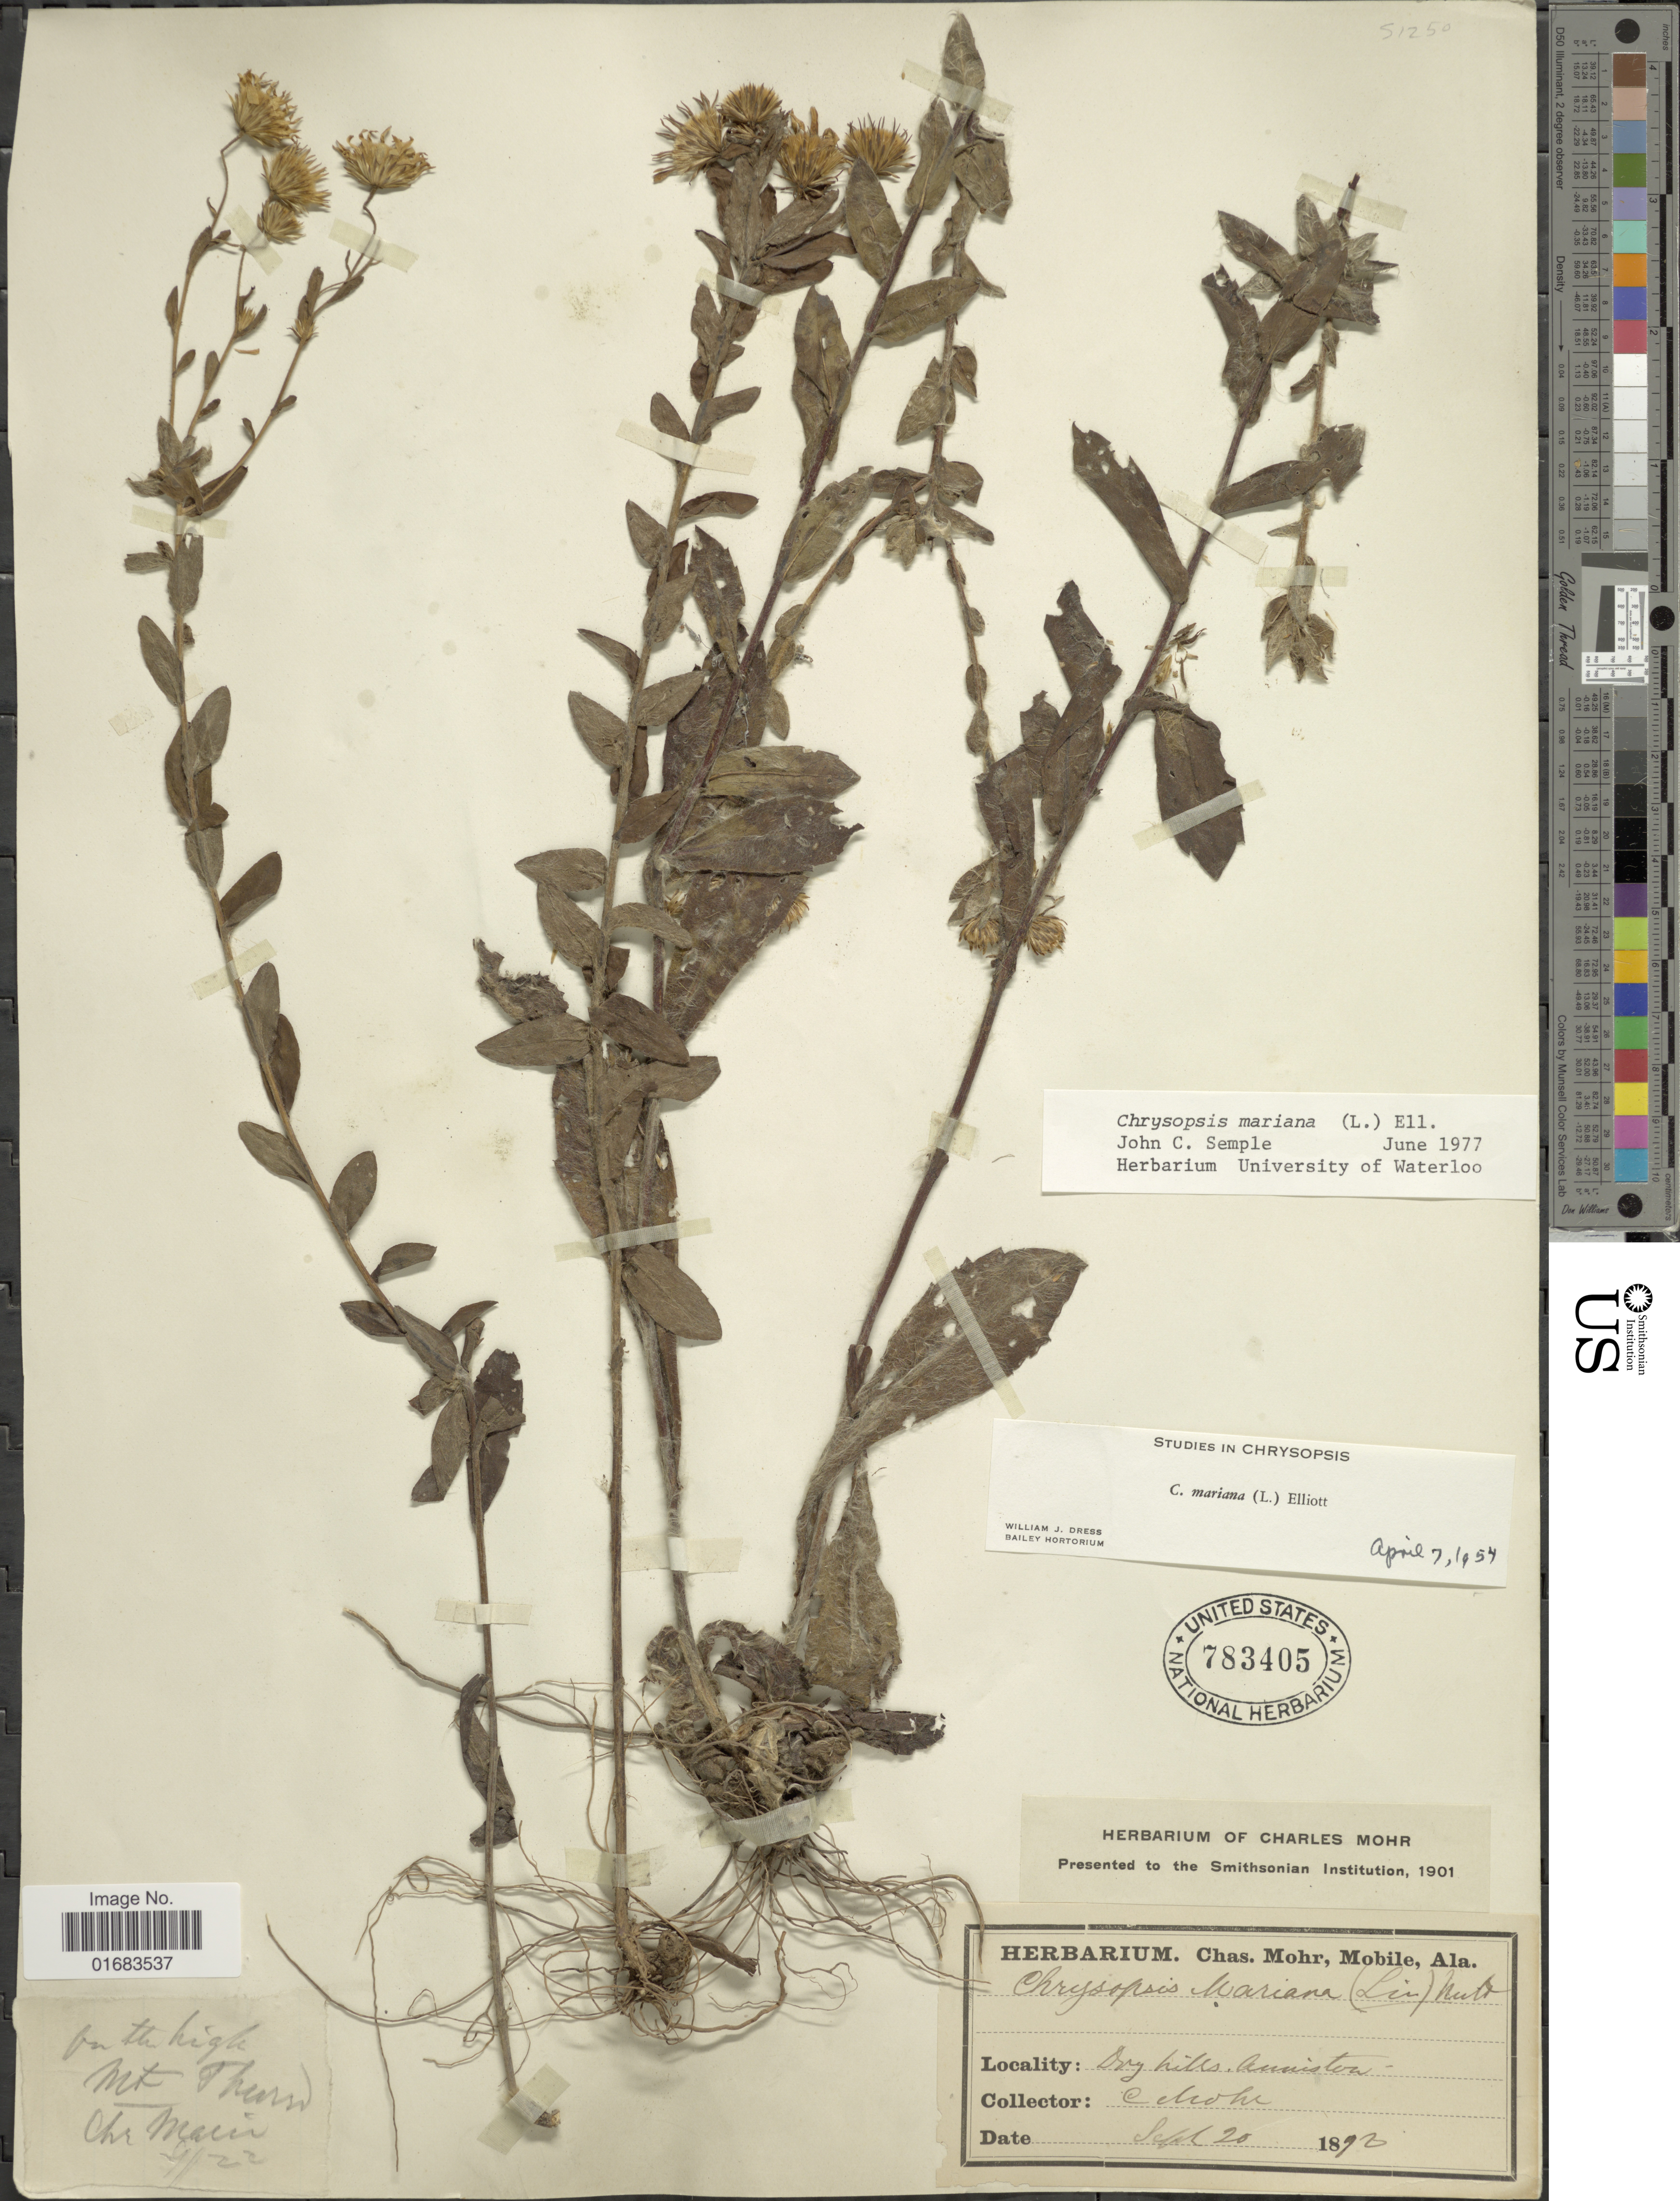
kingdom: Plantae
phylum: Tracheophyta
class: Magnoliopsida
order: Asterales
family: Asteraceae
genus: Chrysopsis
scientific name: Chrysopsis mariana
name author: (L.) Elliott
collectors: C. T. Mohr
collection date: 1893-09-20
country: United States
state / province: Alabama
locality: Dry Hills Anniston.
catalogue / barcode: US 783405